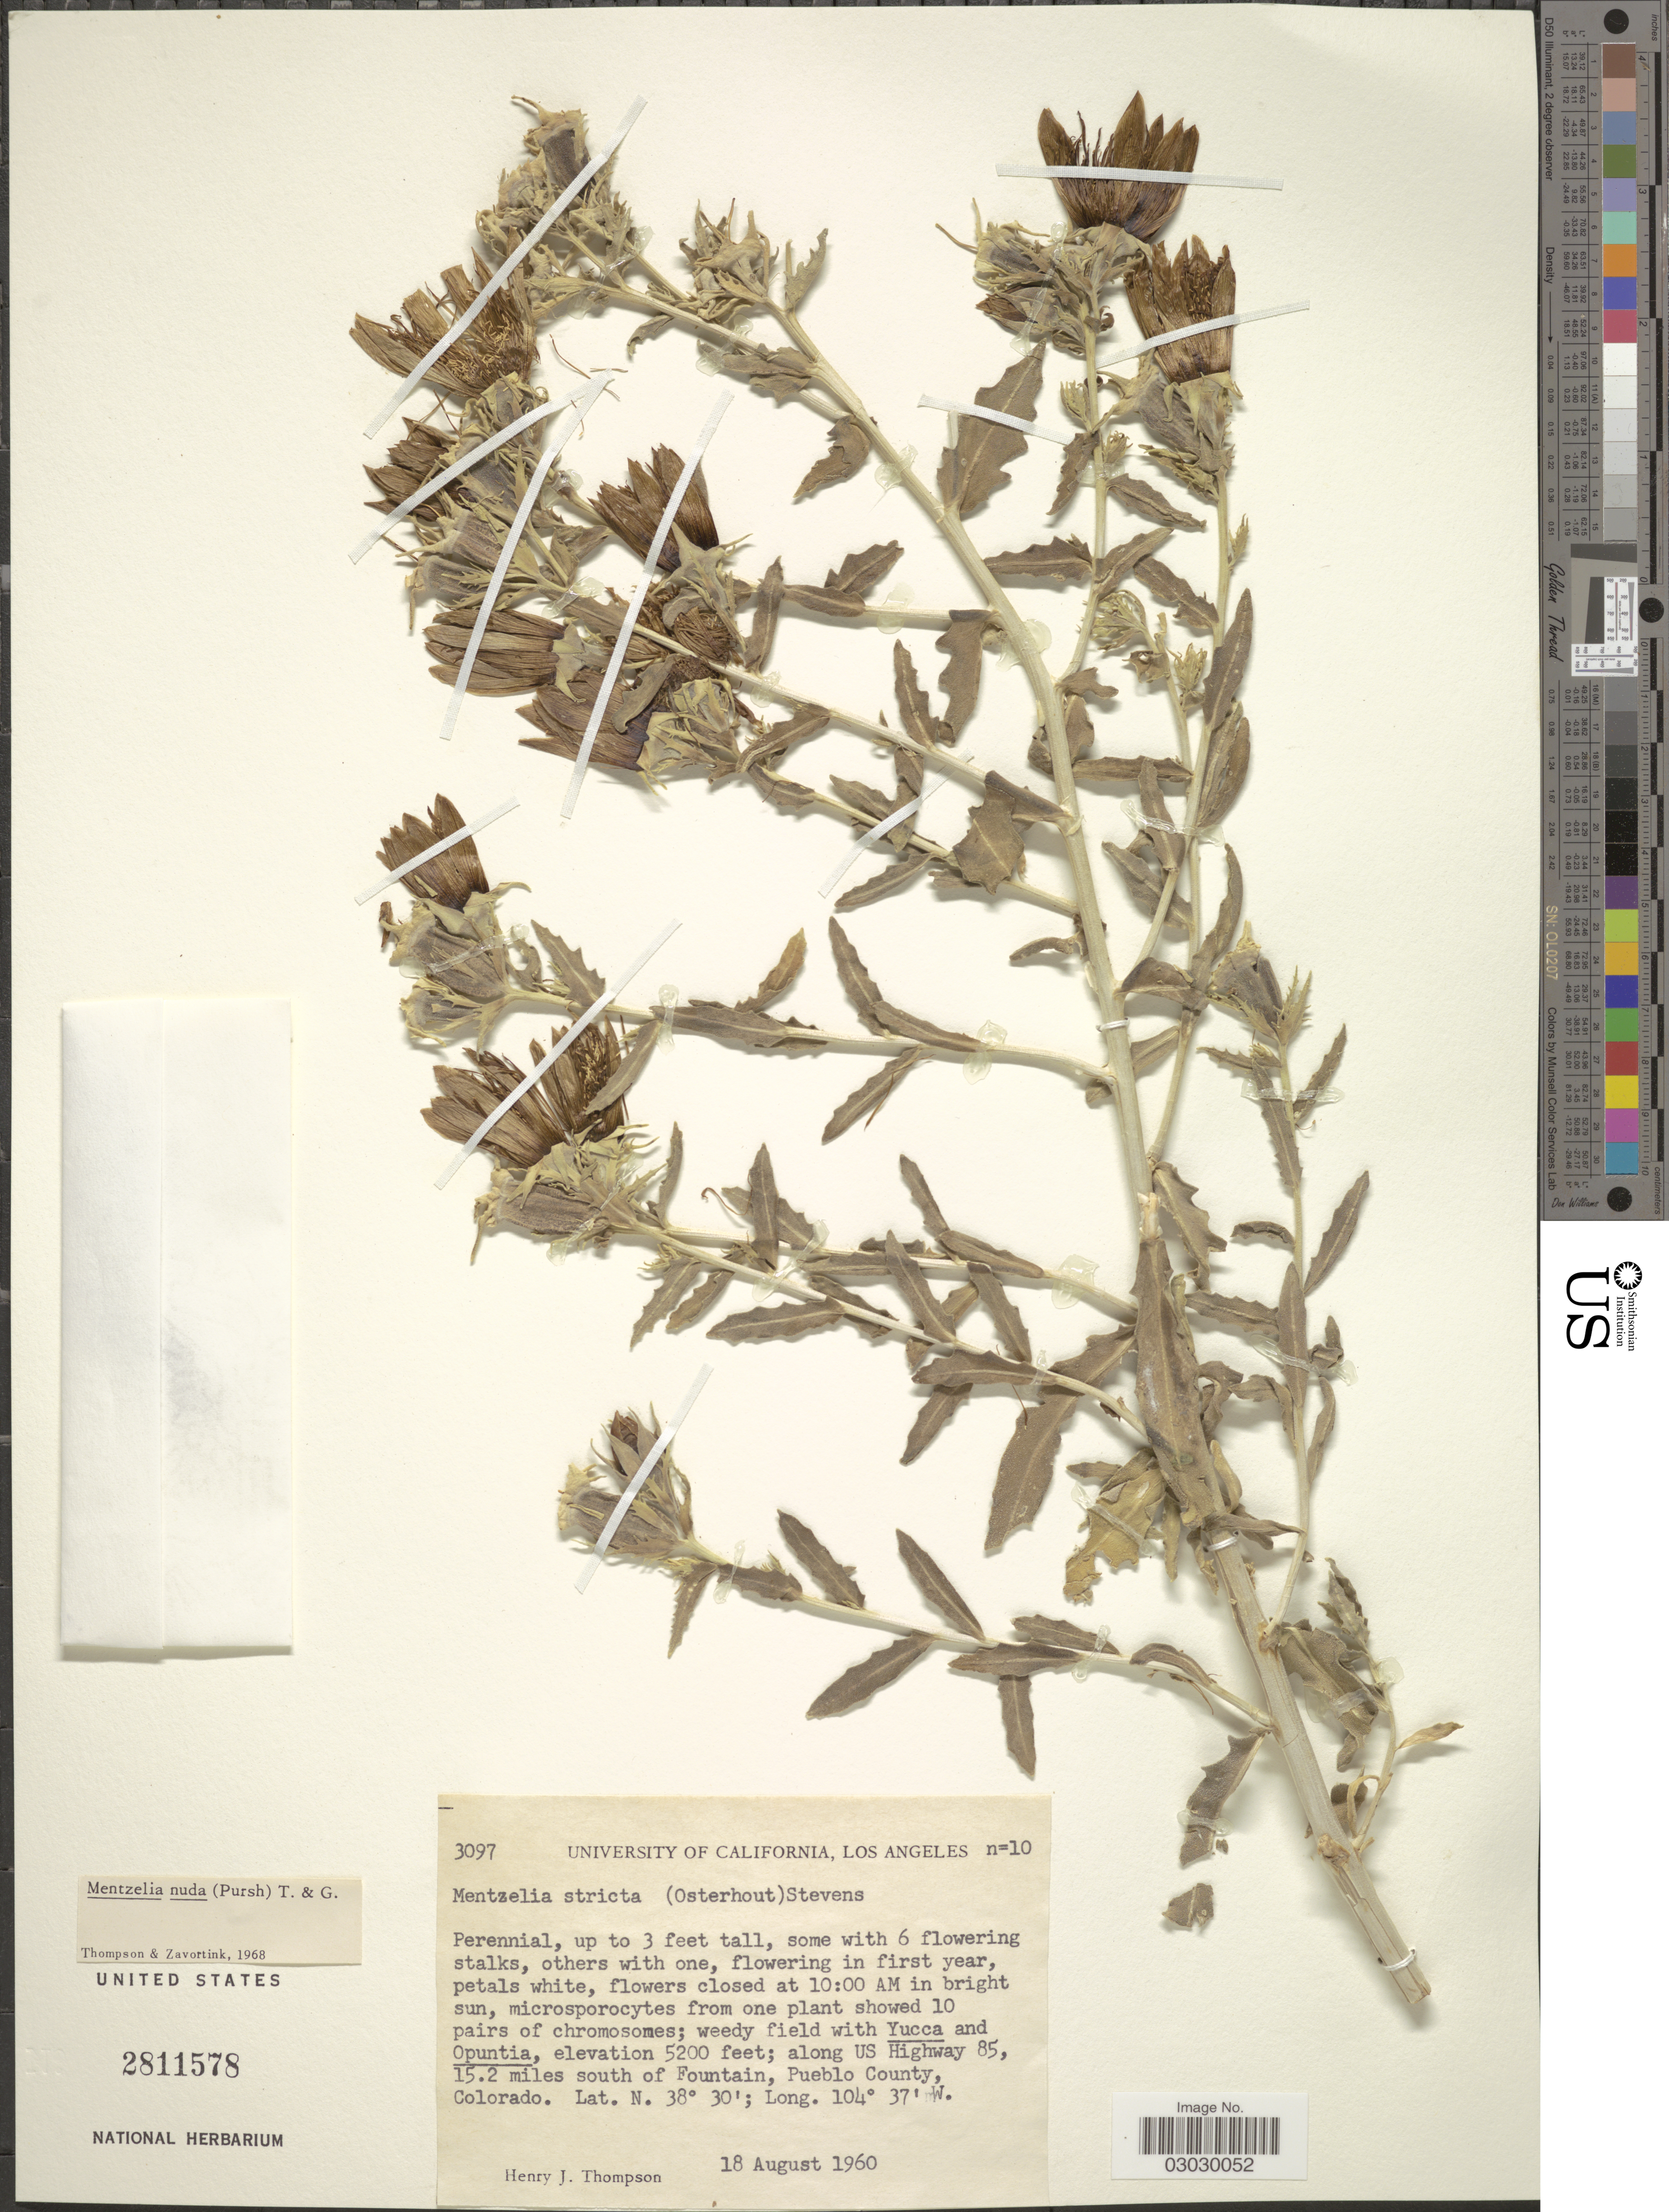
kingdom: Plantae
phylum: Tracheophyta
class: Magnoliopsida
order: Cornales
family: Loasaceae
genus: Mentzelia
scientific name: Mentzelia nuda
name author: (Pursh) Torr. & A. Gray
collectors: H. J. Thompson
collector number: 3097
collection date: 1960-08-18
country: United States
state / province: Colorado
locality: Along US Highway 85, 15.2 miles south of Fountain, Pueblo County.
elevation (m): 1585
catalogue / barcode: US 2811578